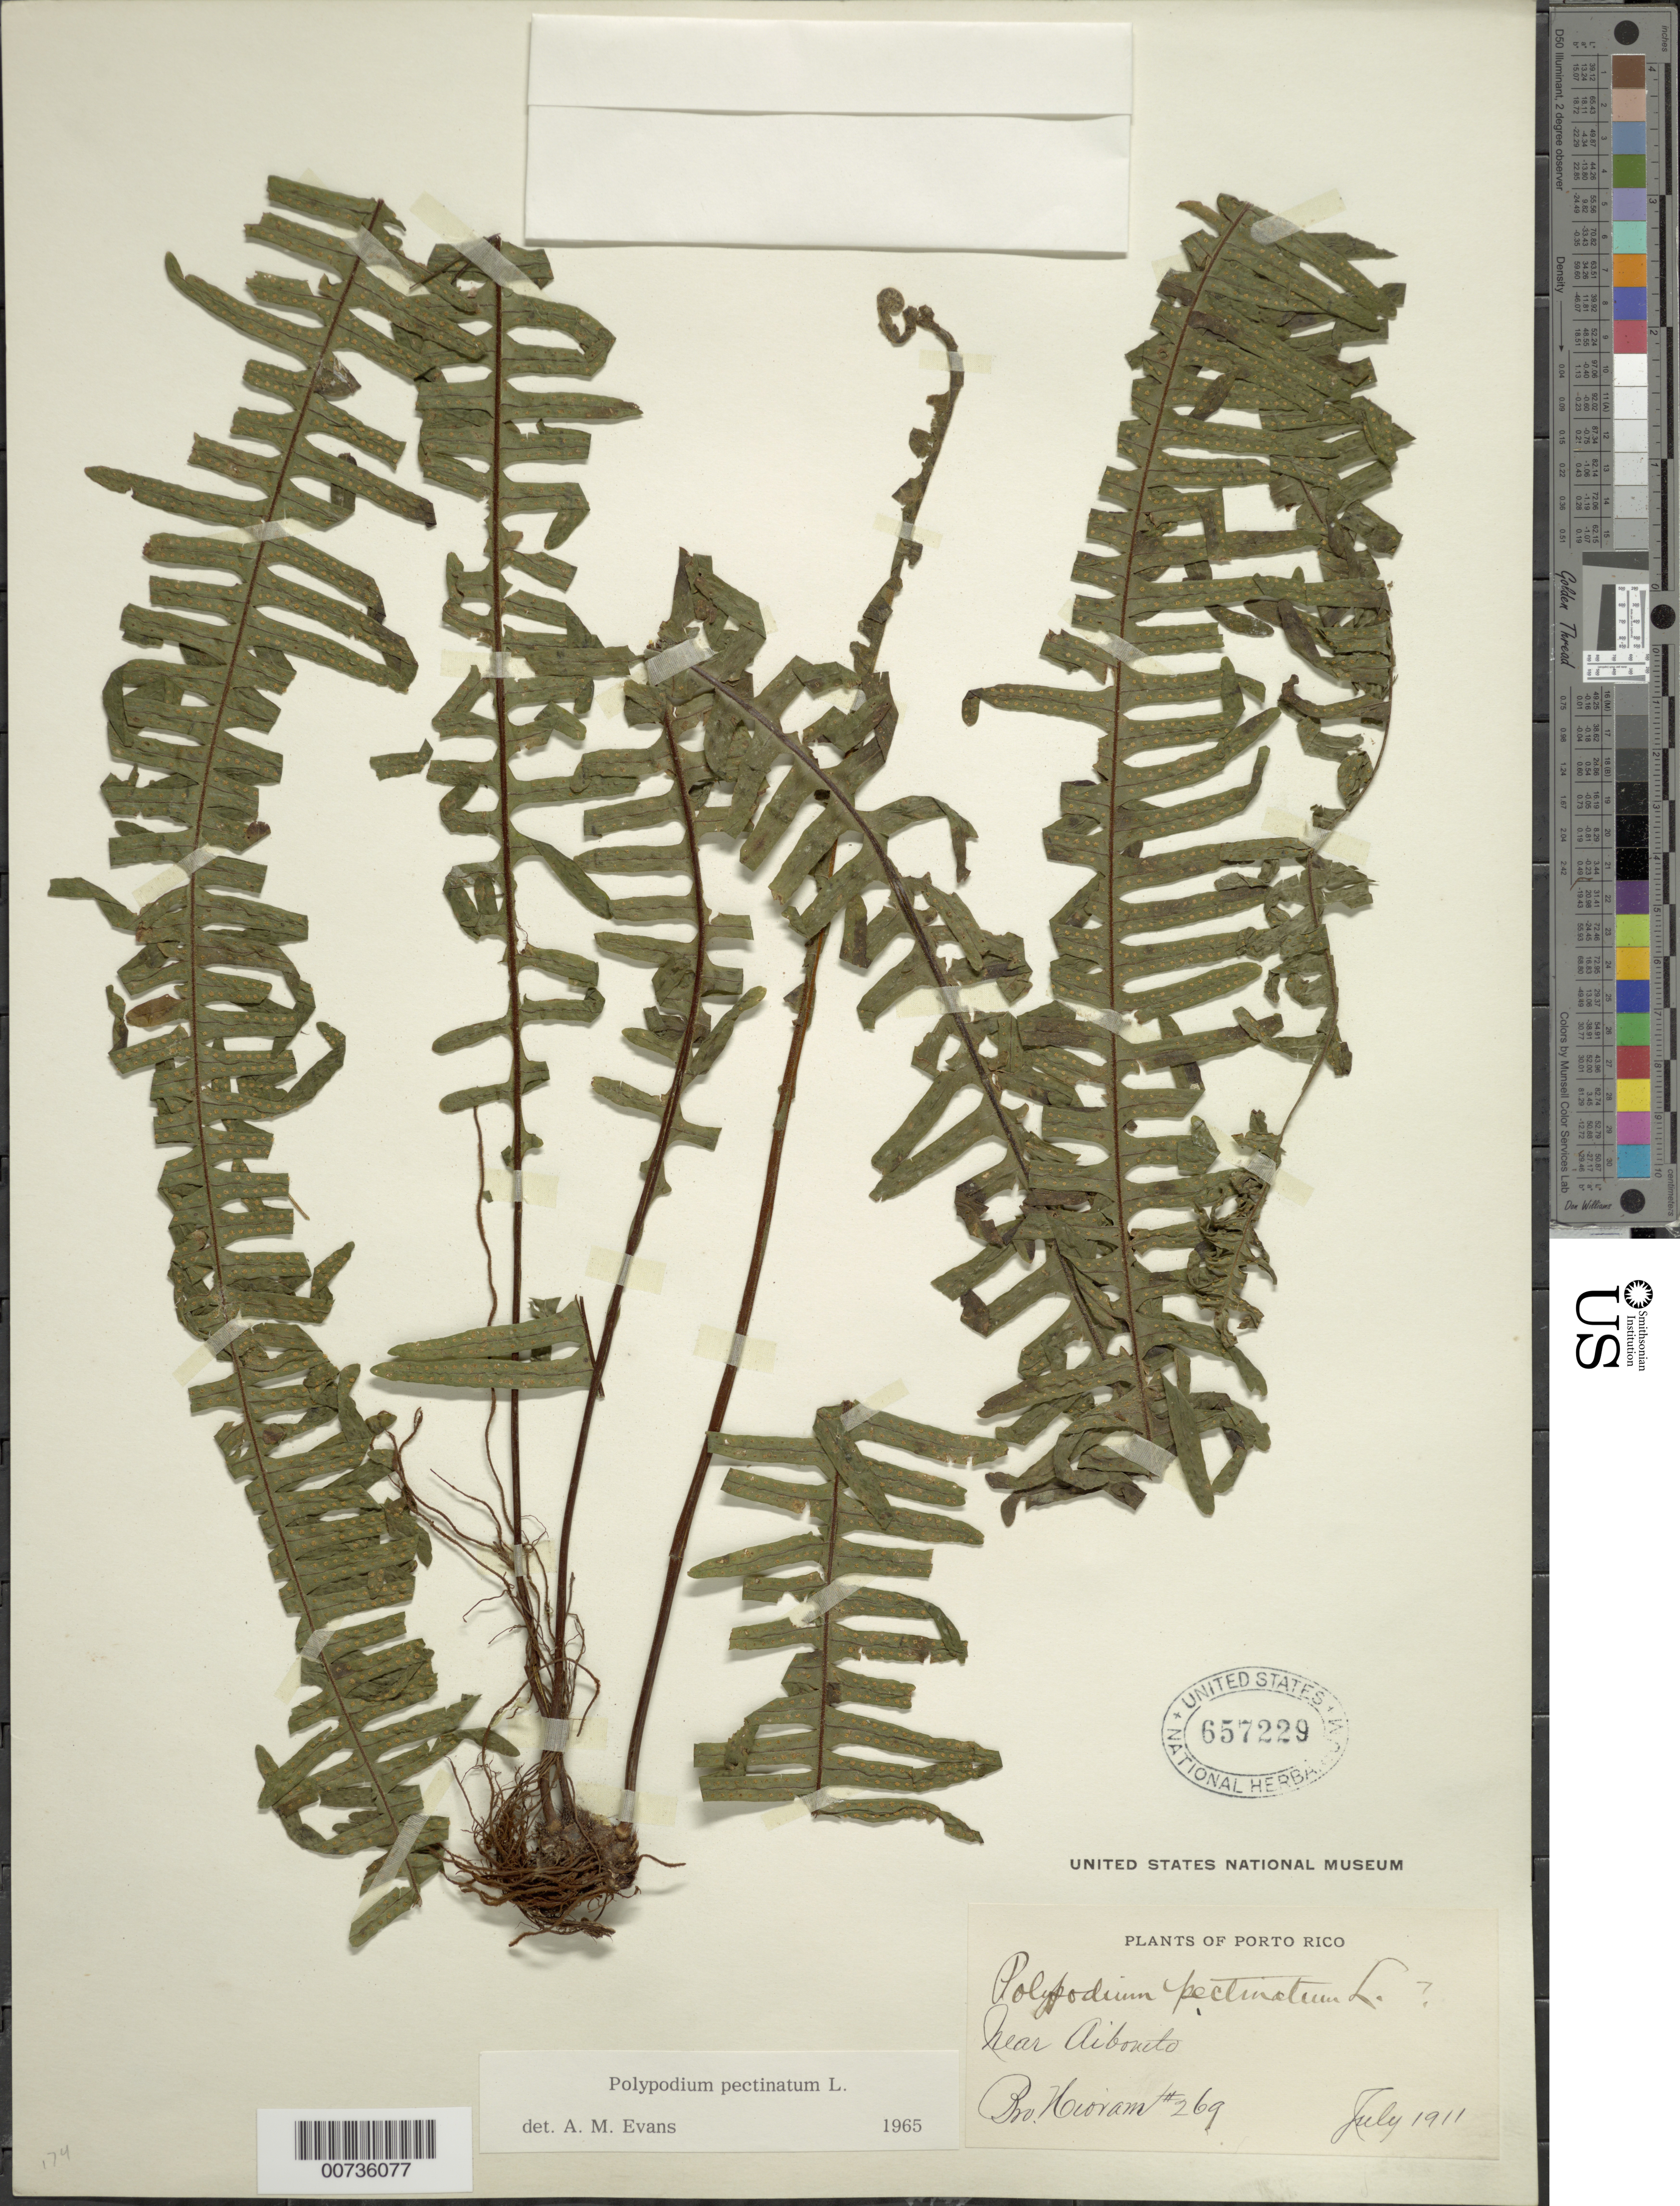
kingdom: Plantae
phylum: Tracheophyta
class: Polypodiopsida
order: Polypodiales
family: Polypodiaceae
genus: Pecluma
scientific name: Pecluma pectinata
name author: (L.) M.G. Price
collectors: Bro. Hioram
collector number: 269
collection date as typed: Jul 1911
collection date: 1911-07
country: Puerto Rico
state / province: Abonito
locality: Aibonito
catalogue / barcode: US 657229